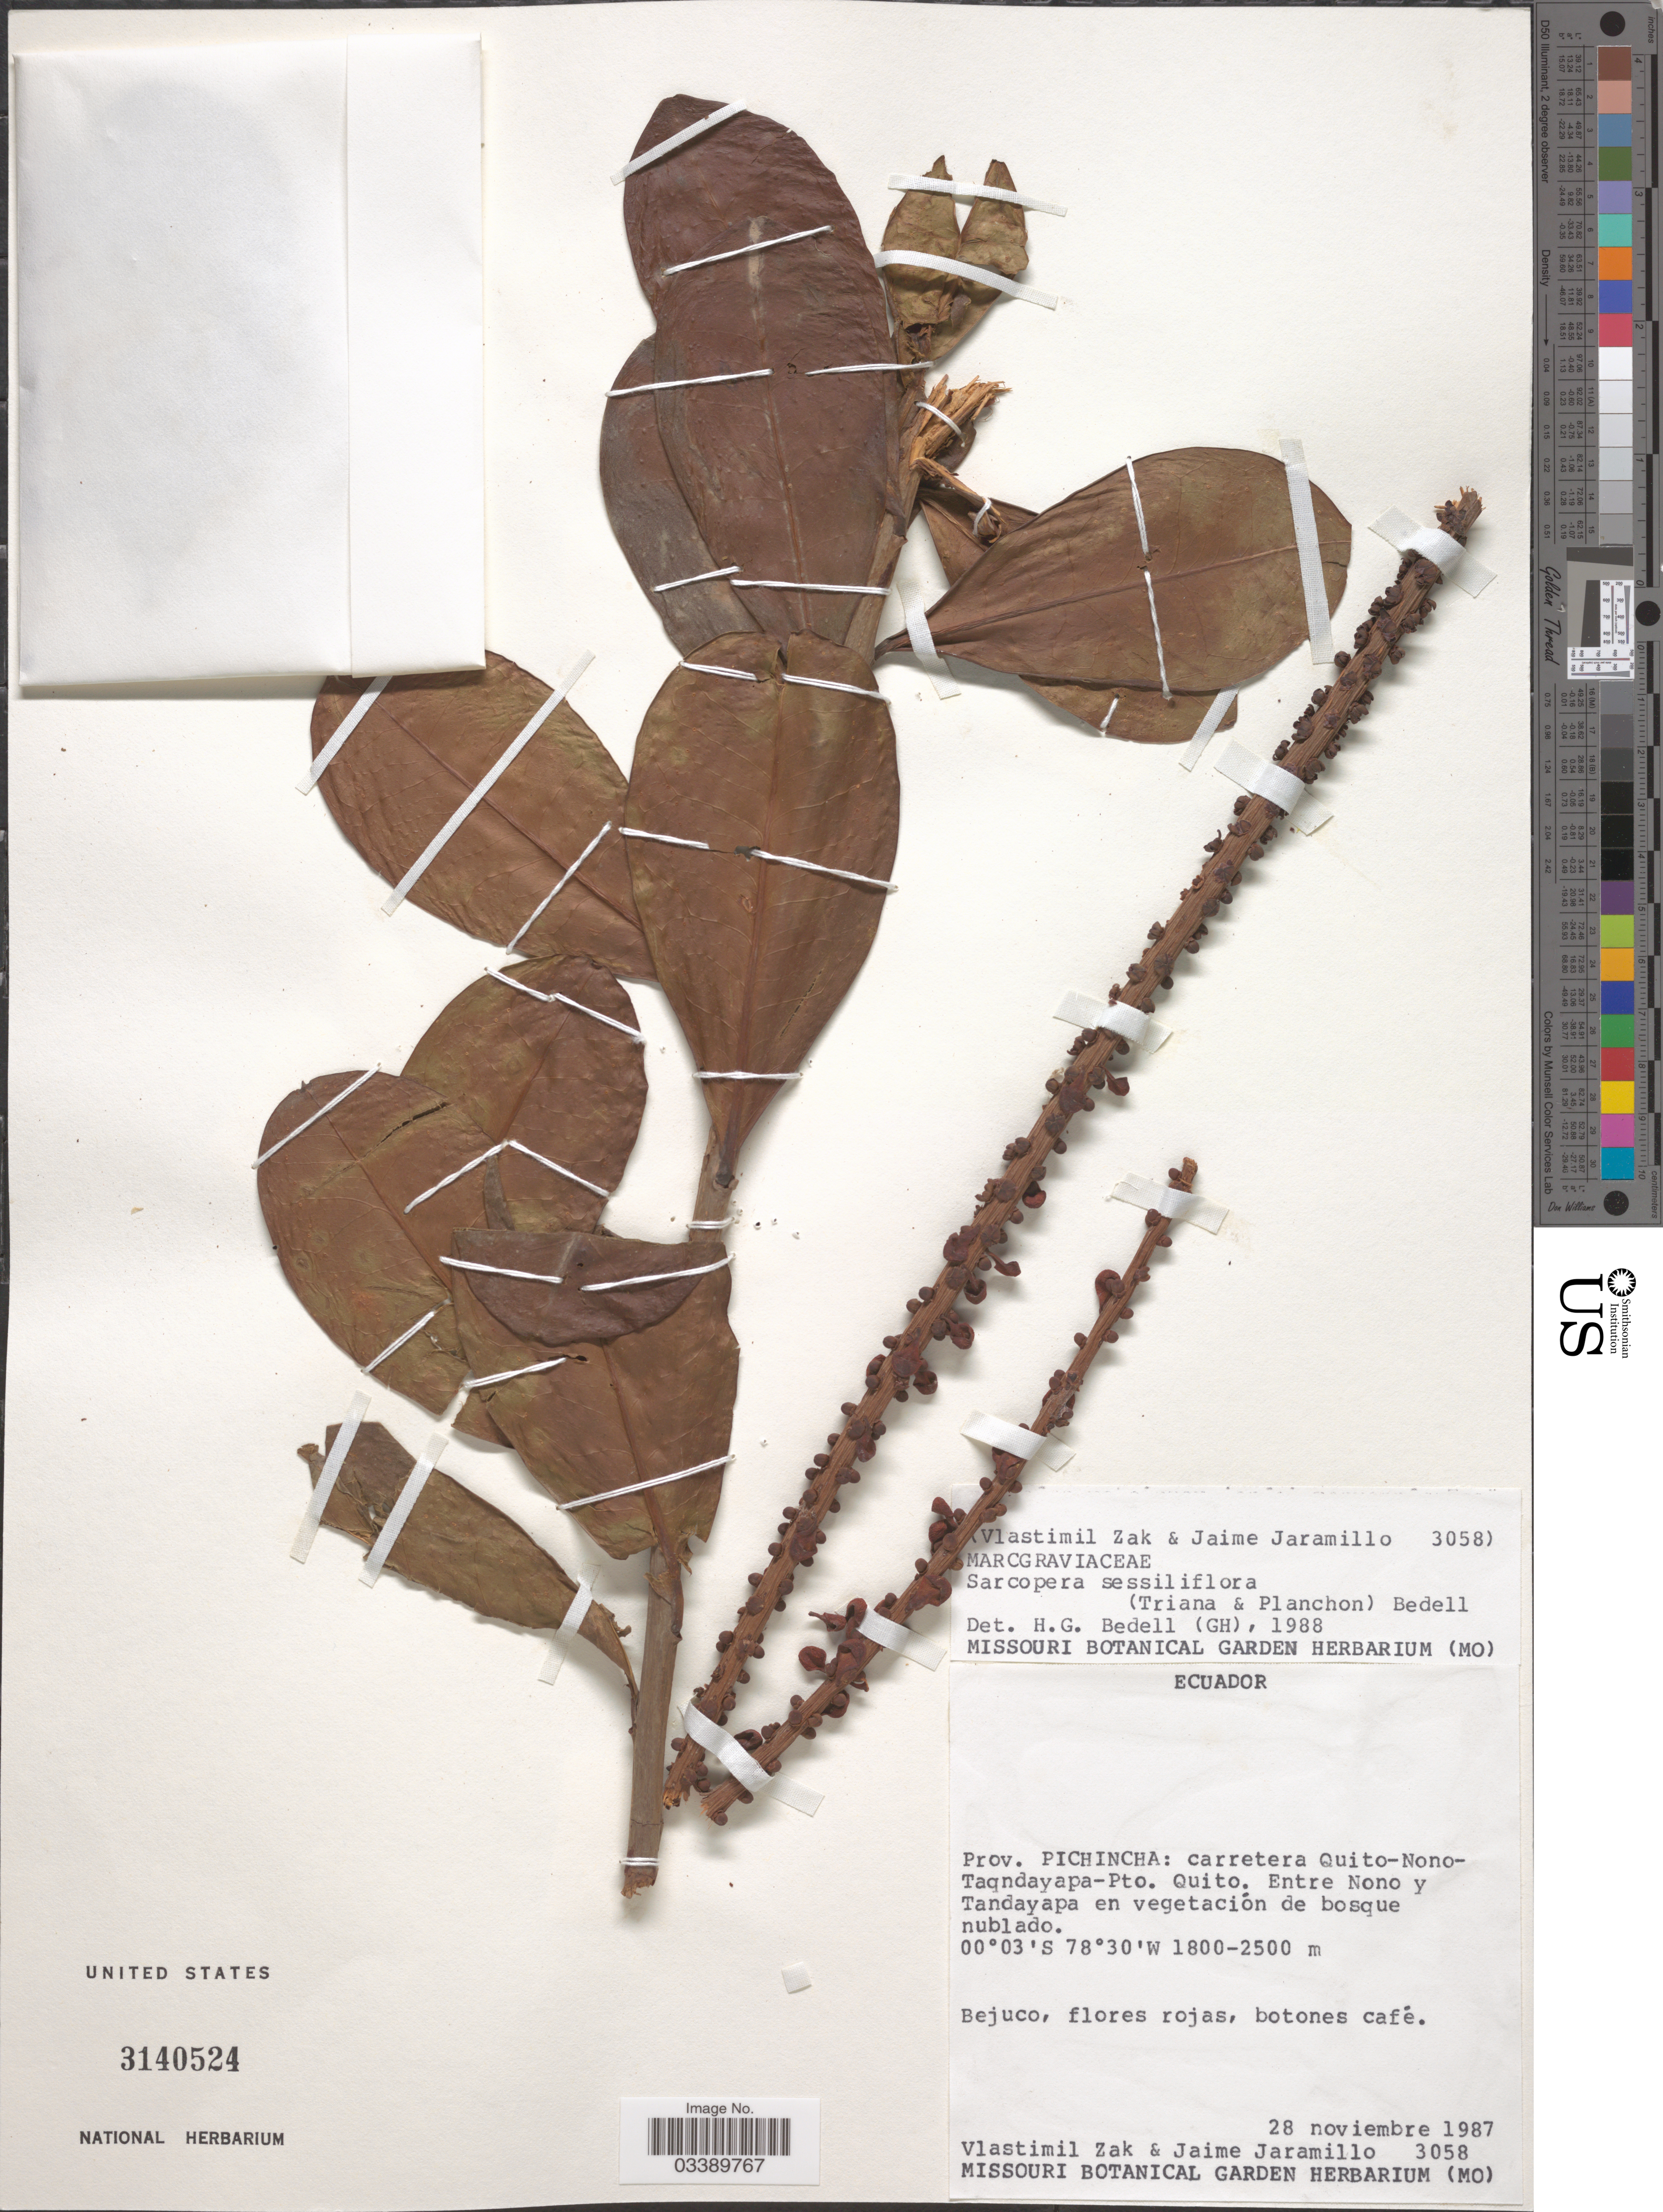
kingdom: Plantae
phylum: Tracheophyta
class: Magnoliopsida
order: Ericales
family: Marcgraviaceae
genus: Sarcopera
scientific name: Sarcopera sessiliflora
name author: (Triana & Planch.) Bedell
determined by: Bedell, H. G.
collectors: V. Zak & J. Jaramillo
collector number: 3058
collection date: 1987-11-28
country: Ecuador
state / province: Pichincha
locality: Carretera Quito-Nono-Taqndayapa-Pto. Quito. Entre Nono y Tandayapa en vegetación de bosque nublado.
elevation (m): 1800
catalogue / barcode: US 3140524